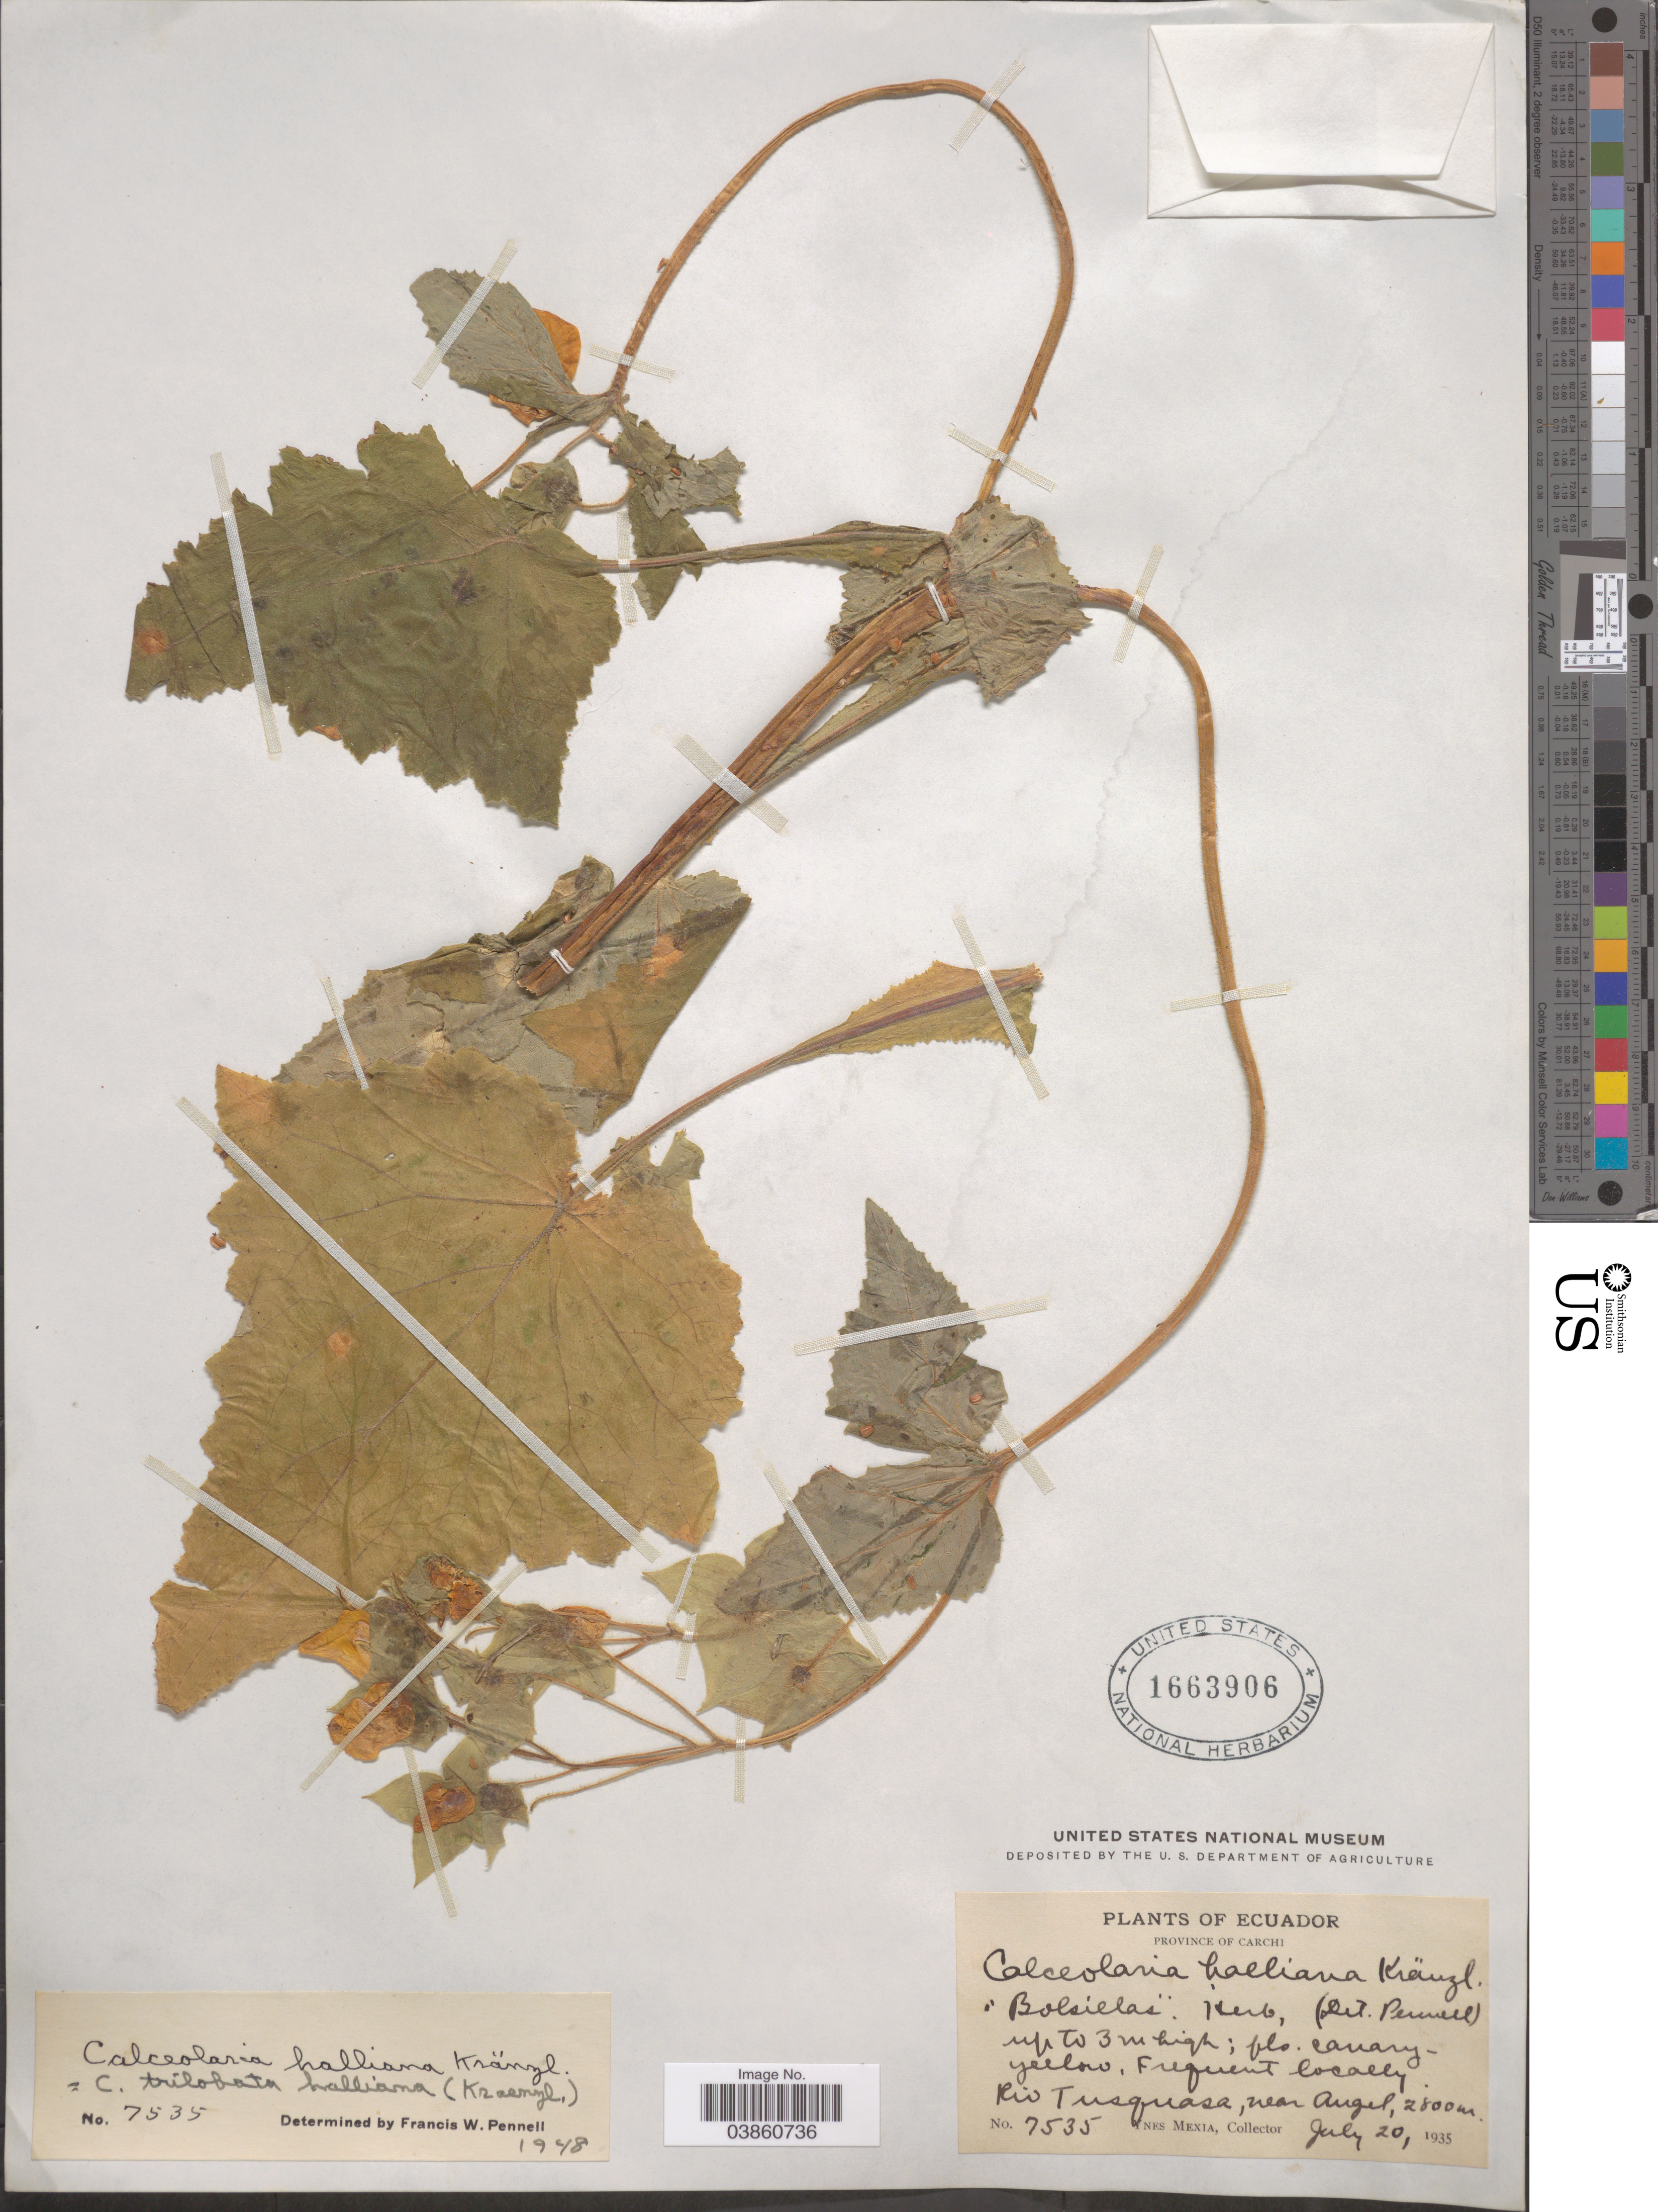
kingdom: Plantae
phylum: Tracheophyta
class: Magnoliopsida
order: Lamiales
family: Calceolariaceae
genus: Calceolaria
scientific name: Calceolaria trilobata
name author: Hemsl.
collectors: Y. Mexia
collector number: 7535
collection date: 1935-07-20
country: Ecuador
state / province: Carchi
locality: Rio Tusquasa, near Angel.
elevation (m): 2800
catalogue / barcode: US 1663906